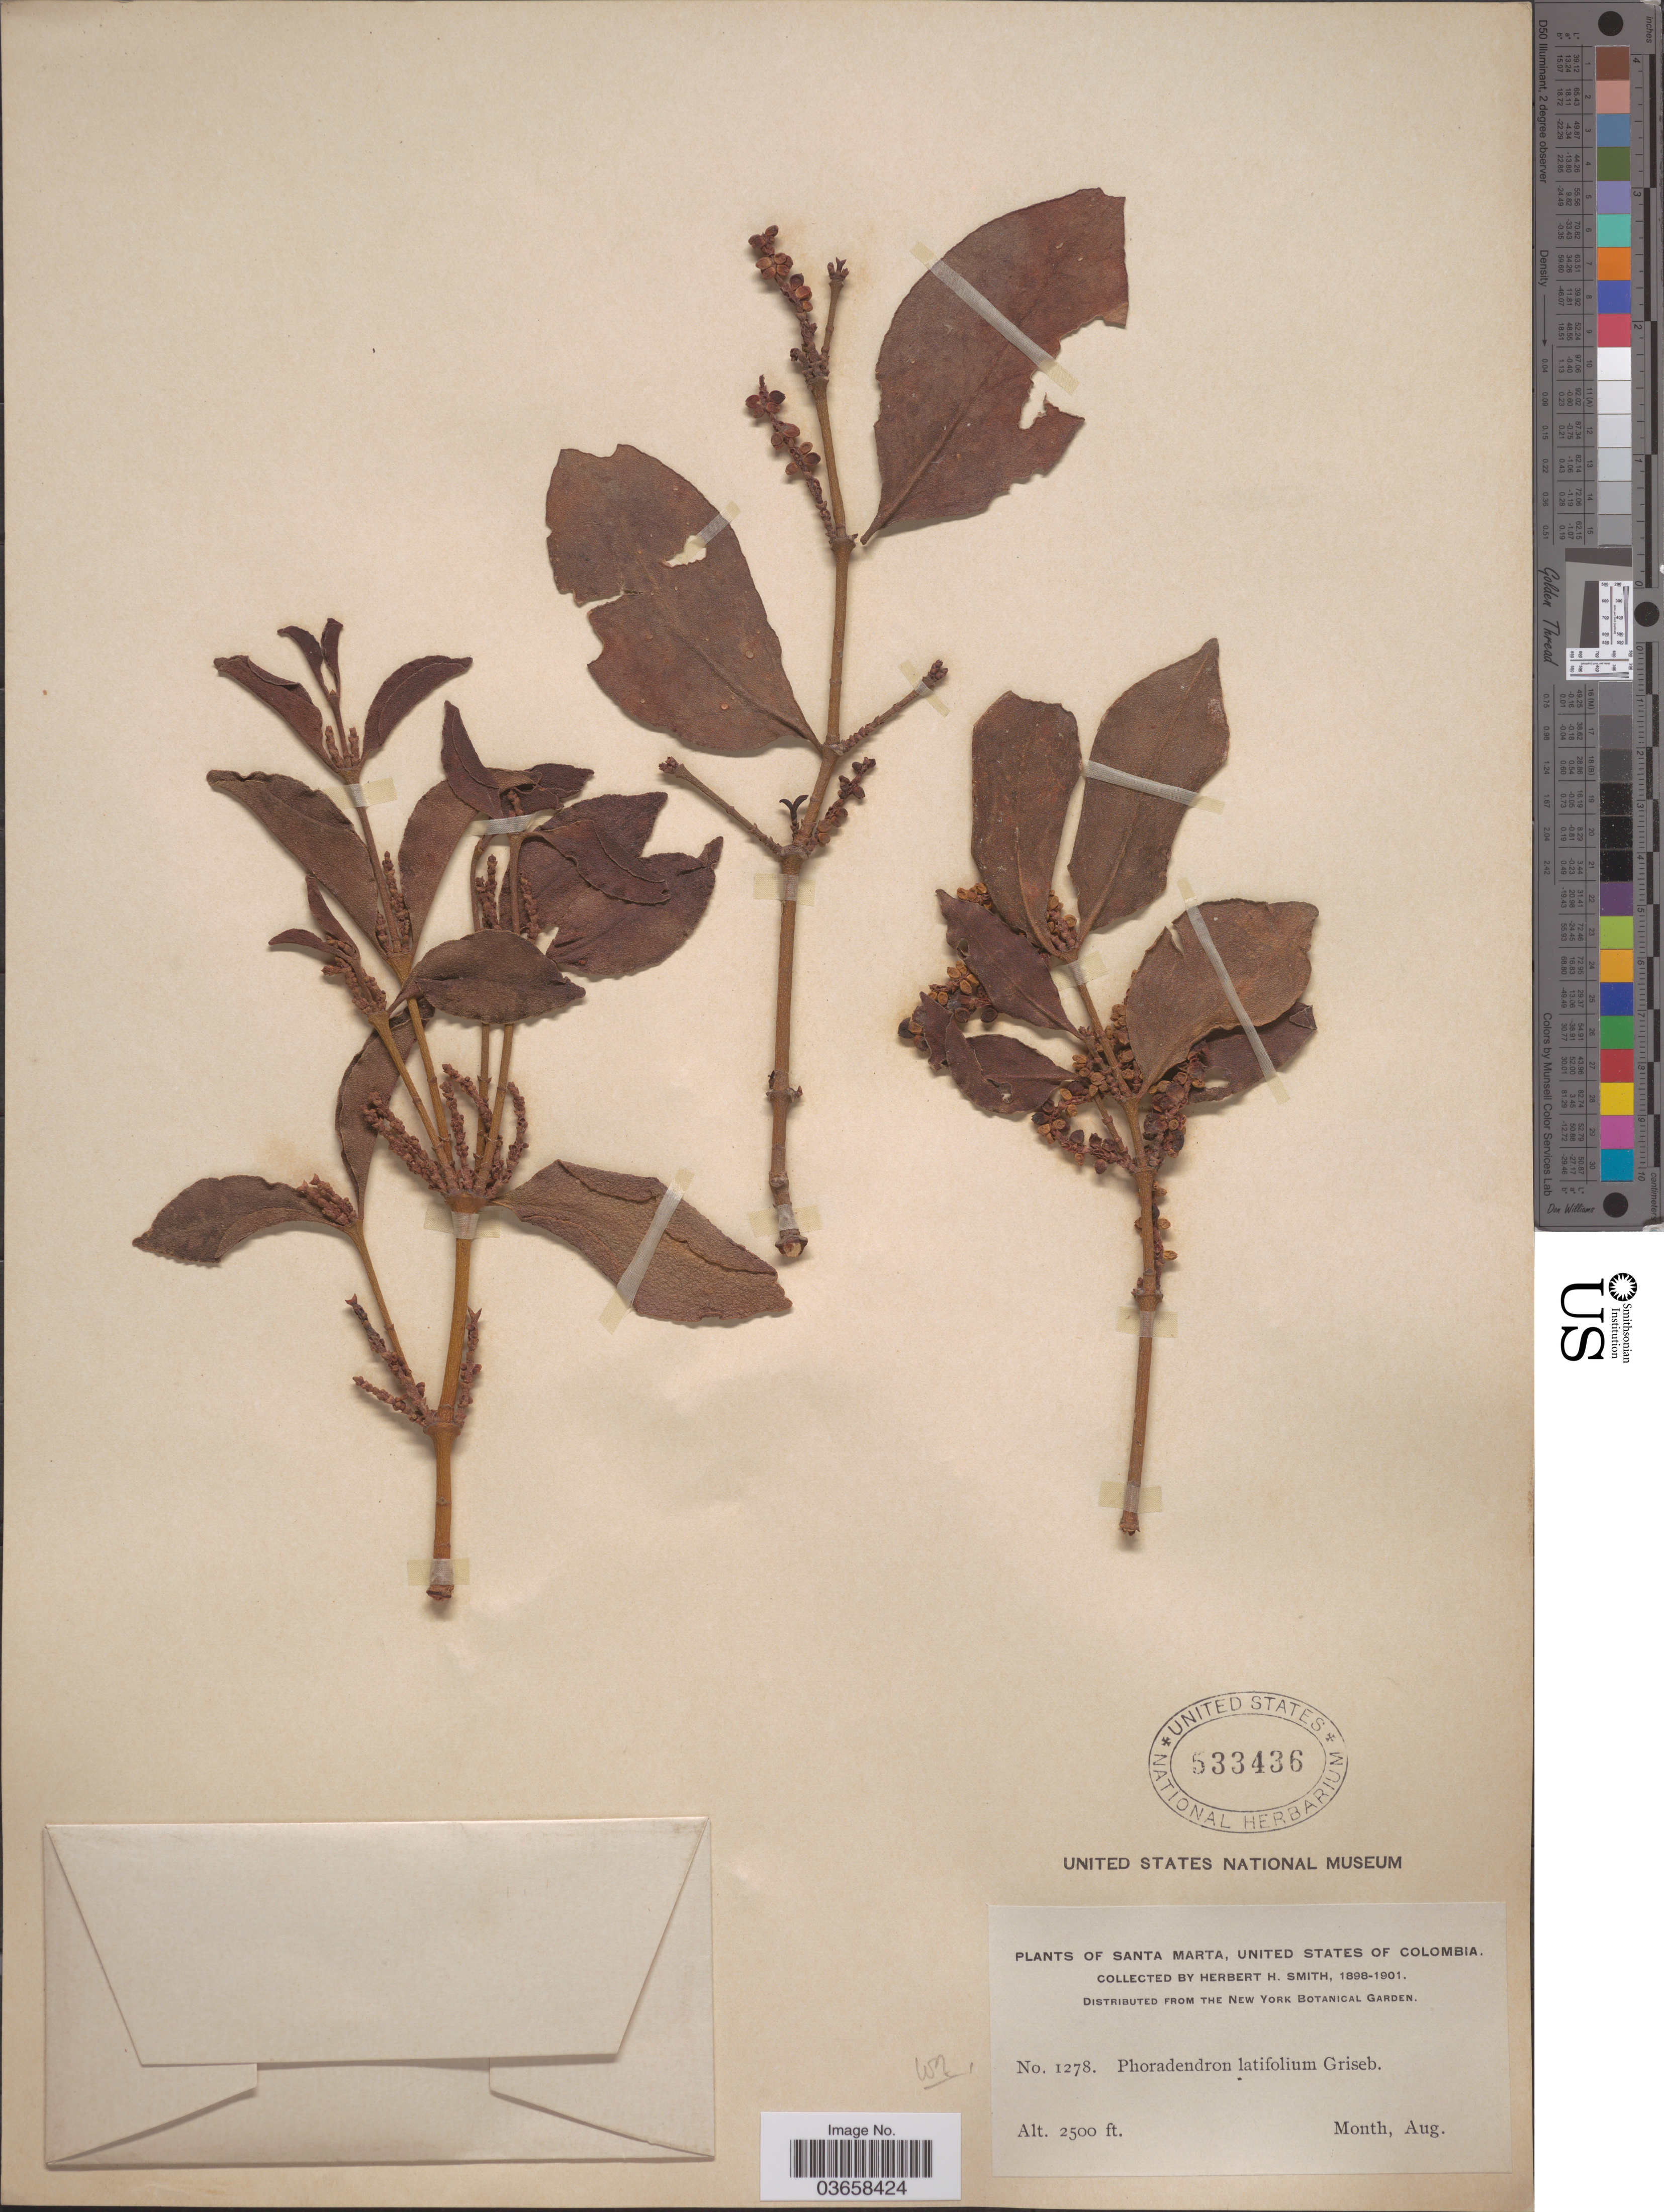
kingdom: Plantae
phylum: Tracheophyta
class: Magnoliopsida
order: Santalales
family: Viscaceae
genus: Phoradendron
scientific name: Phoradendron piperoides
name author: (Kunth) Trel.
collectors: Herbert H. Smith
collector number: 1278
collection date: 1898-08/1901-08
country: Colombia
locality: Santa Marta, United States of Colombia.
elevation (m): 762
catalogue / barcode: US 533436